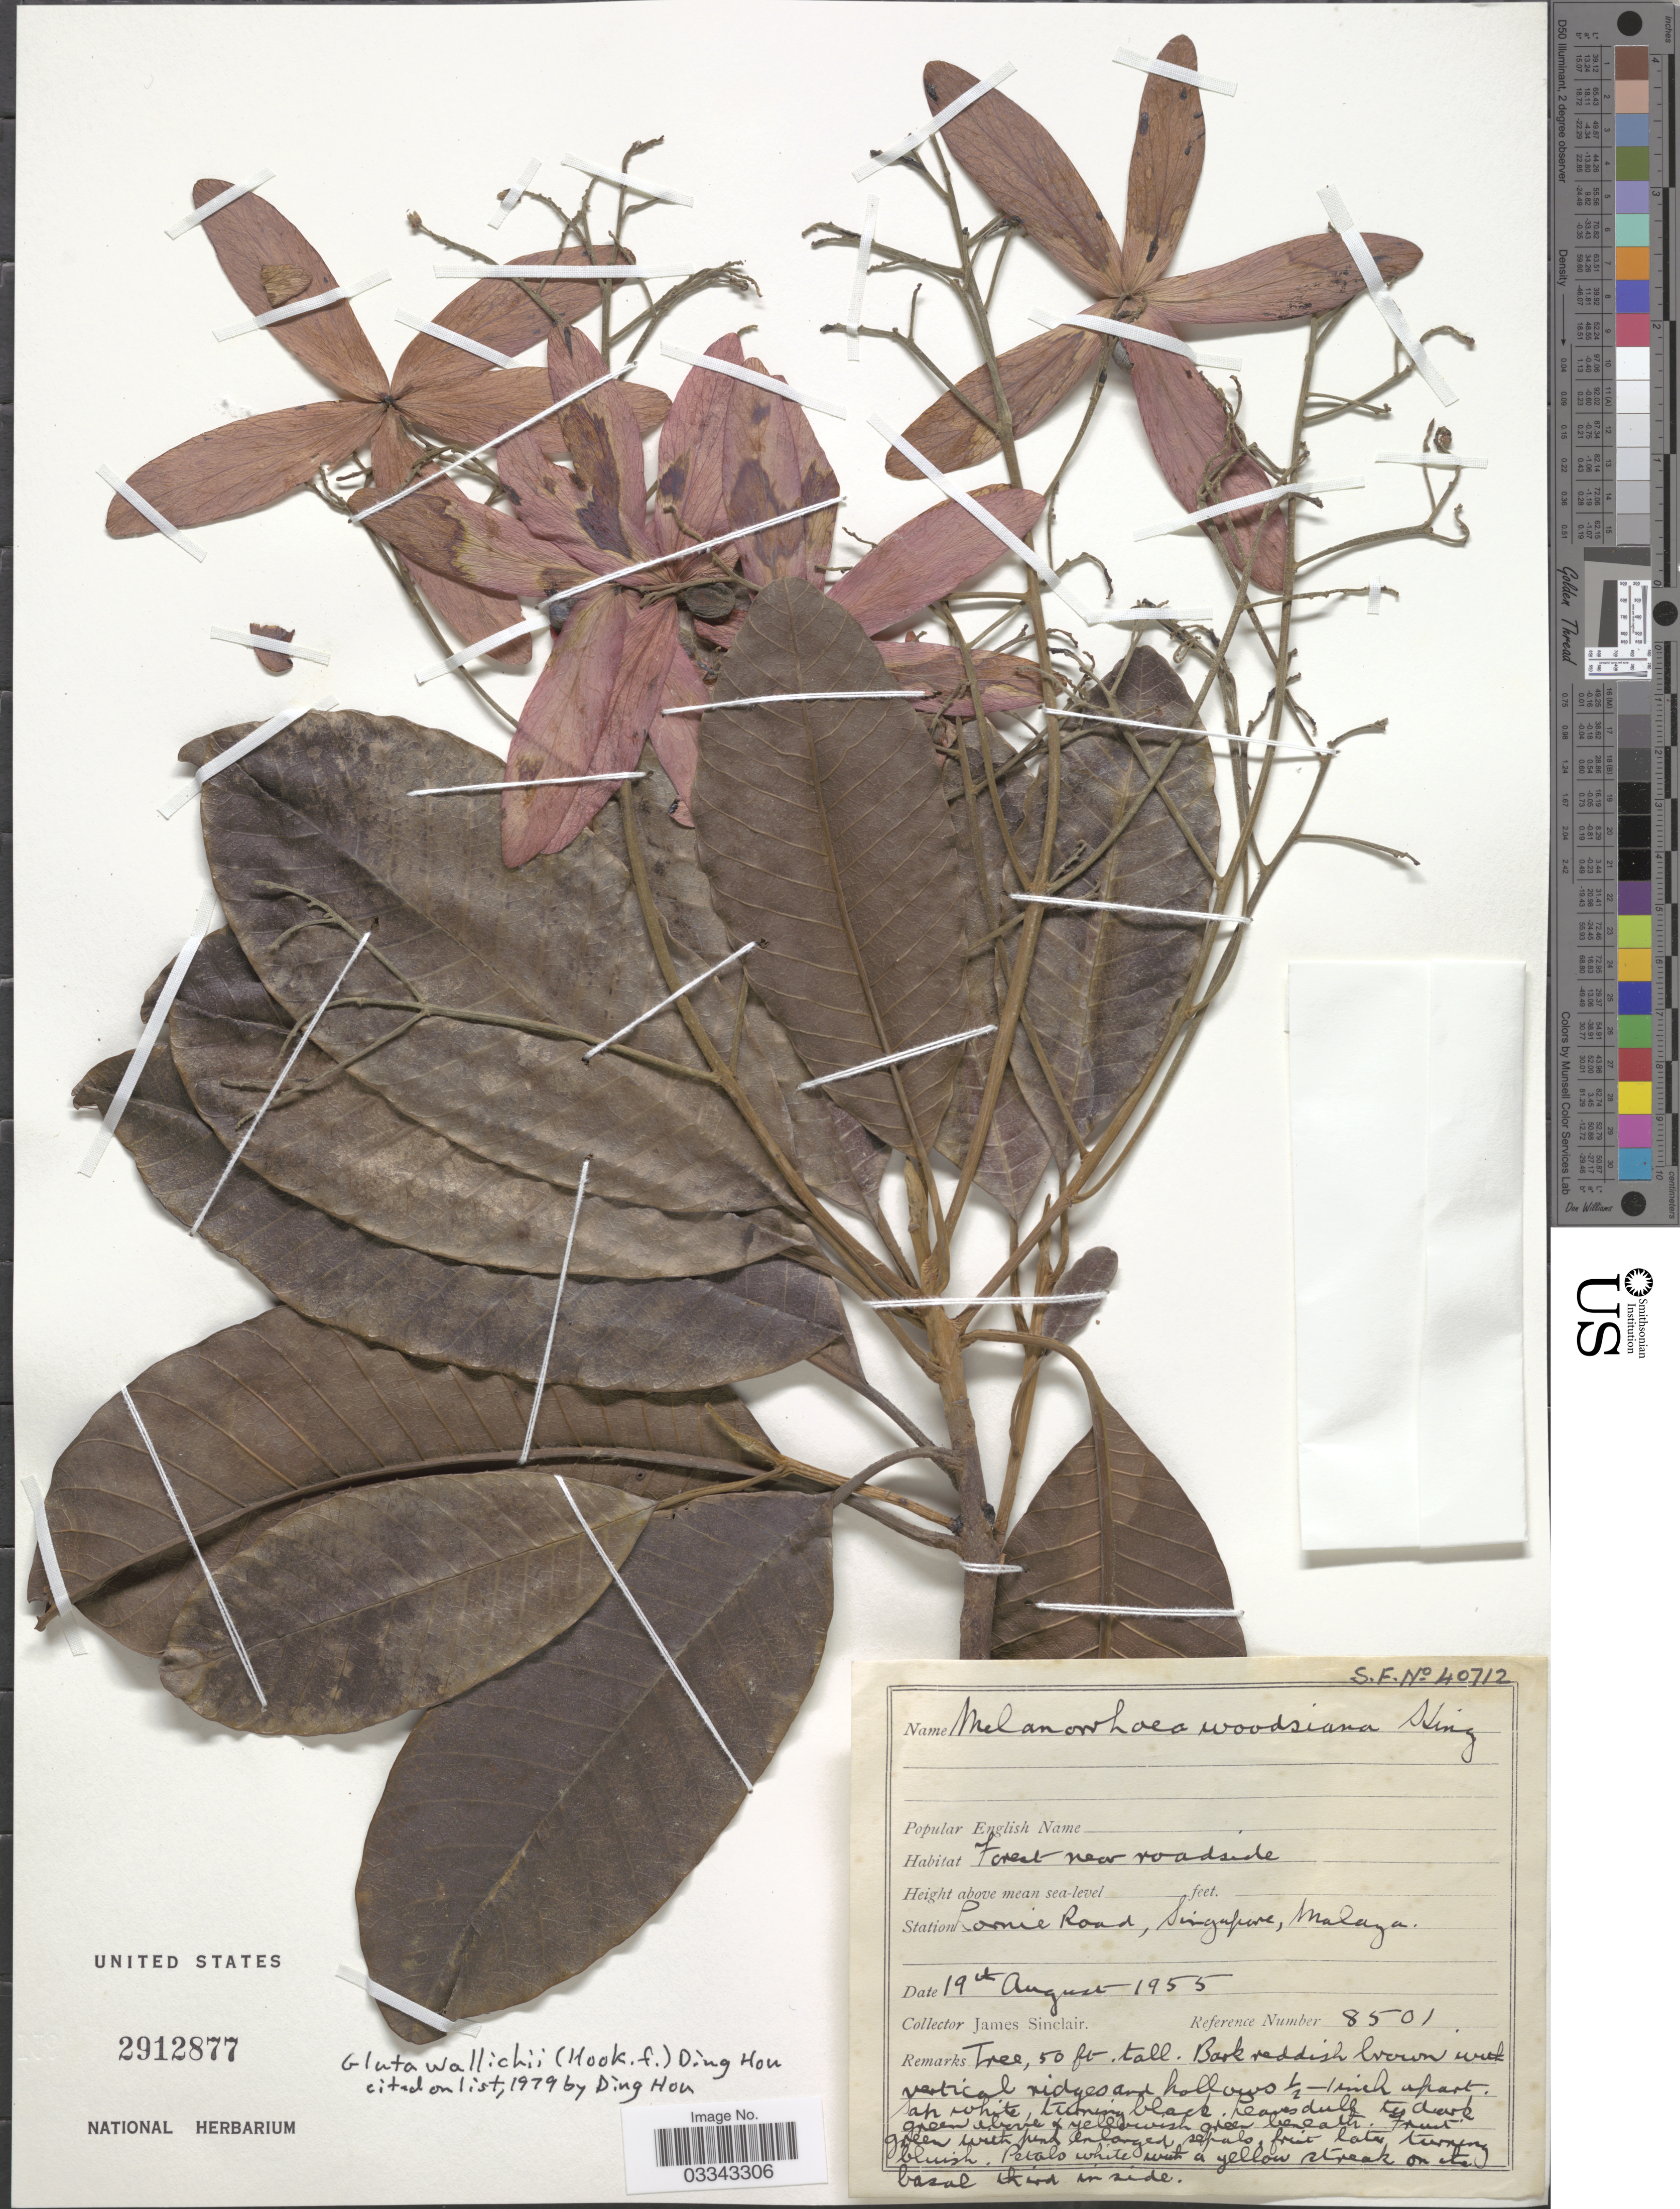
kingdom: Plantae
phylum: Tracheophyta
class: Magnoliopsida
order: Sapindales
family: Anacardiaceae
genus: Gluta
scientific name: Gluta wallichii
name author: (Hook. f.) Ding Hou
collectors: J. Sinclair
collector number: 8501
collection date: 1955-08-19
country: Singapore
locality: Station Lornie Road, Malaya.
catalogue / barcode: US 2912877